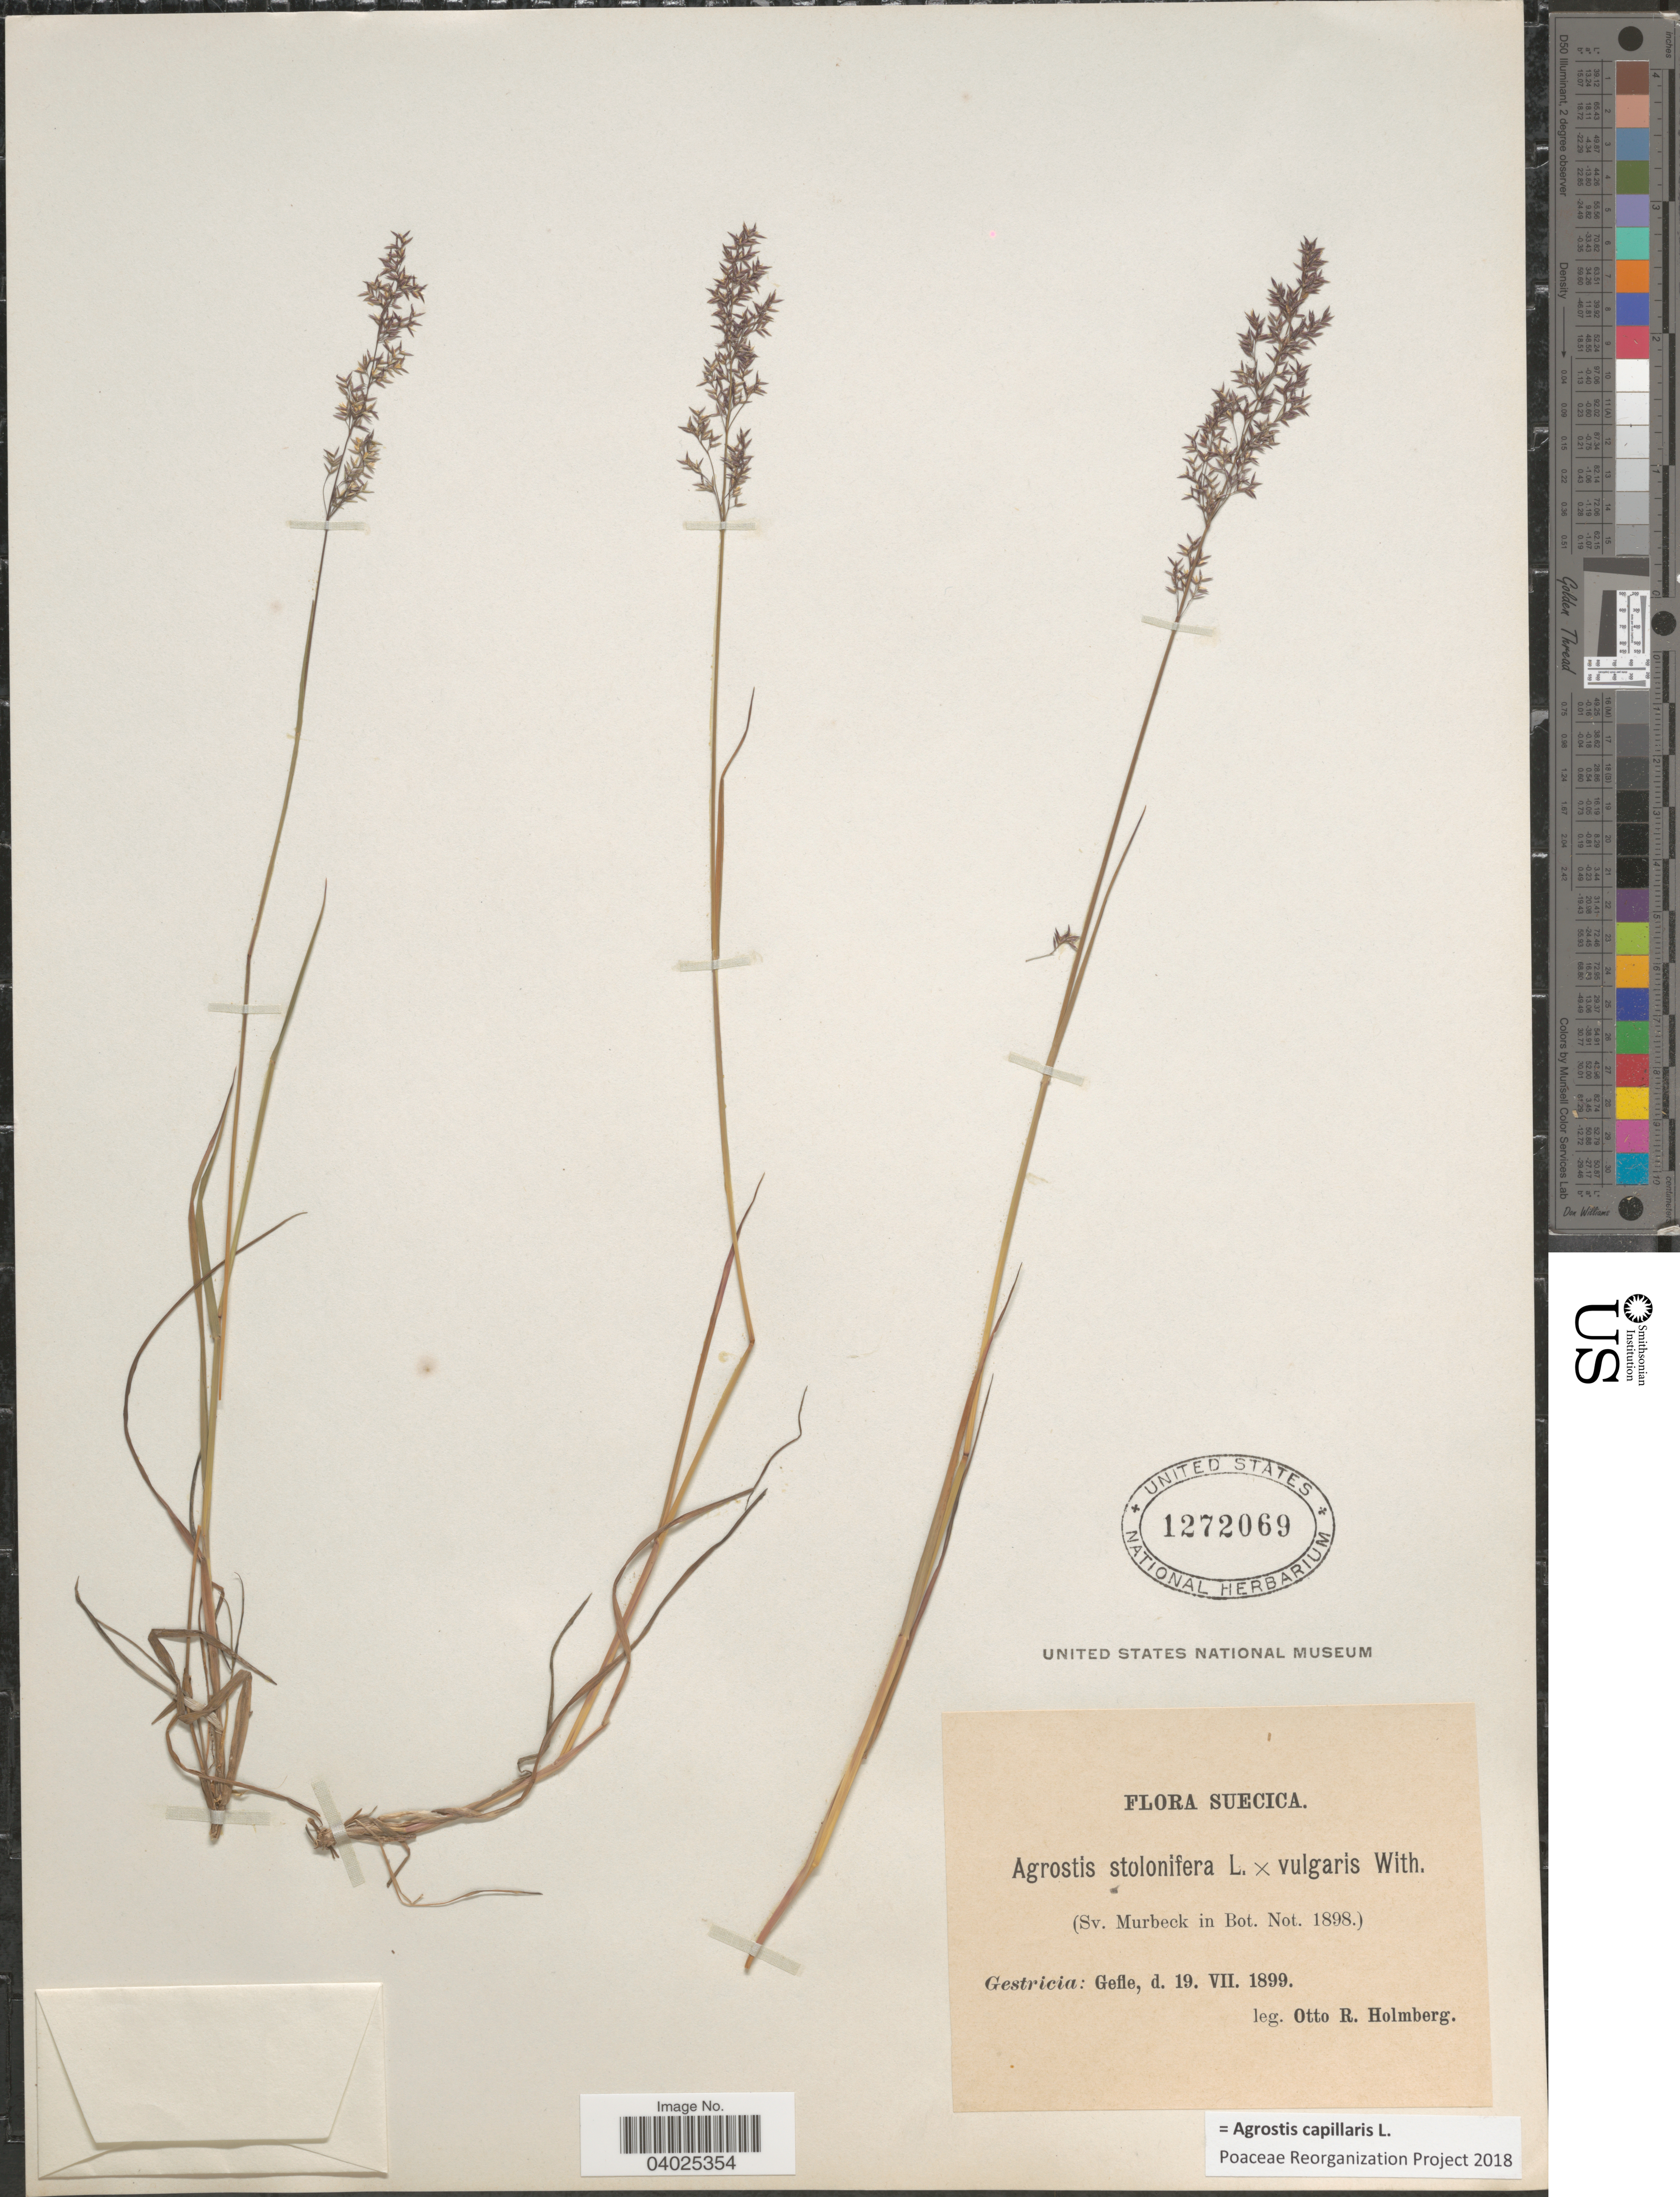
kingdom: Plantae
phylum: Tracheophyta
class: Liliopsida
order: Poales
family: Poaceae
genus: Agrostis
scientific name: Agrostis capillaris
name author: L.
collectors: O. Holmberg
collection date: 1899-07-19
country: Sweden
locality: Suecica. Gestricia: Gefle.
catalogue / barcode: US 1272069